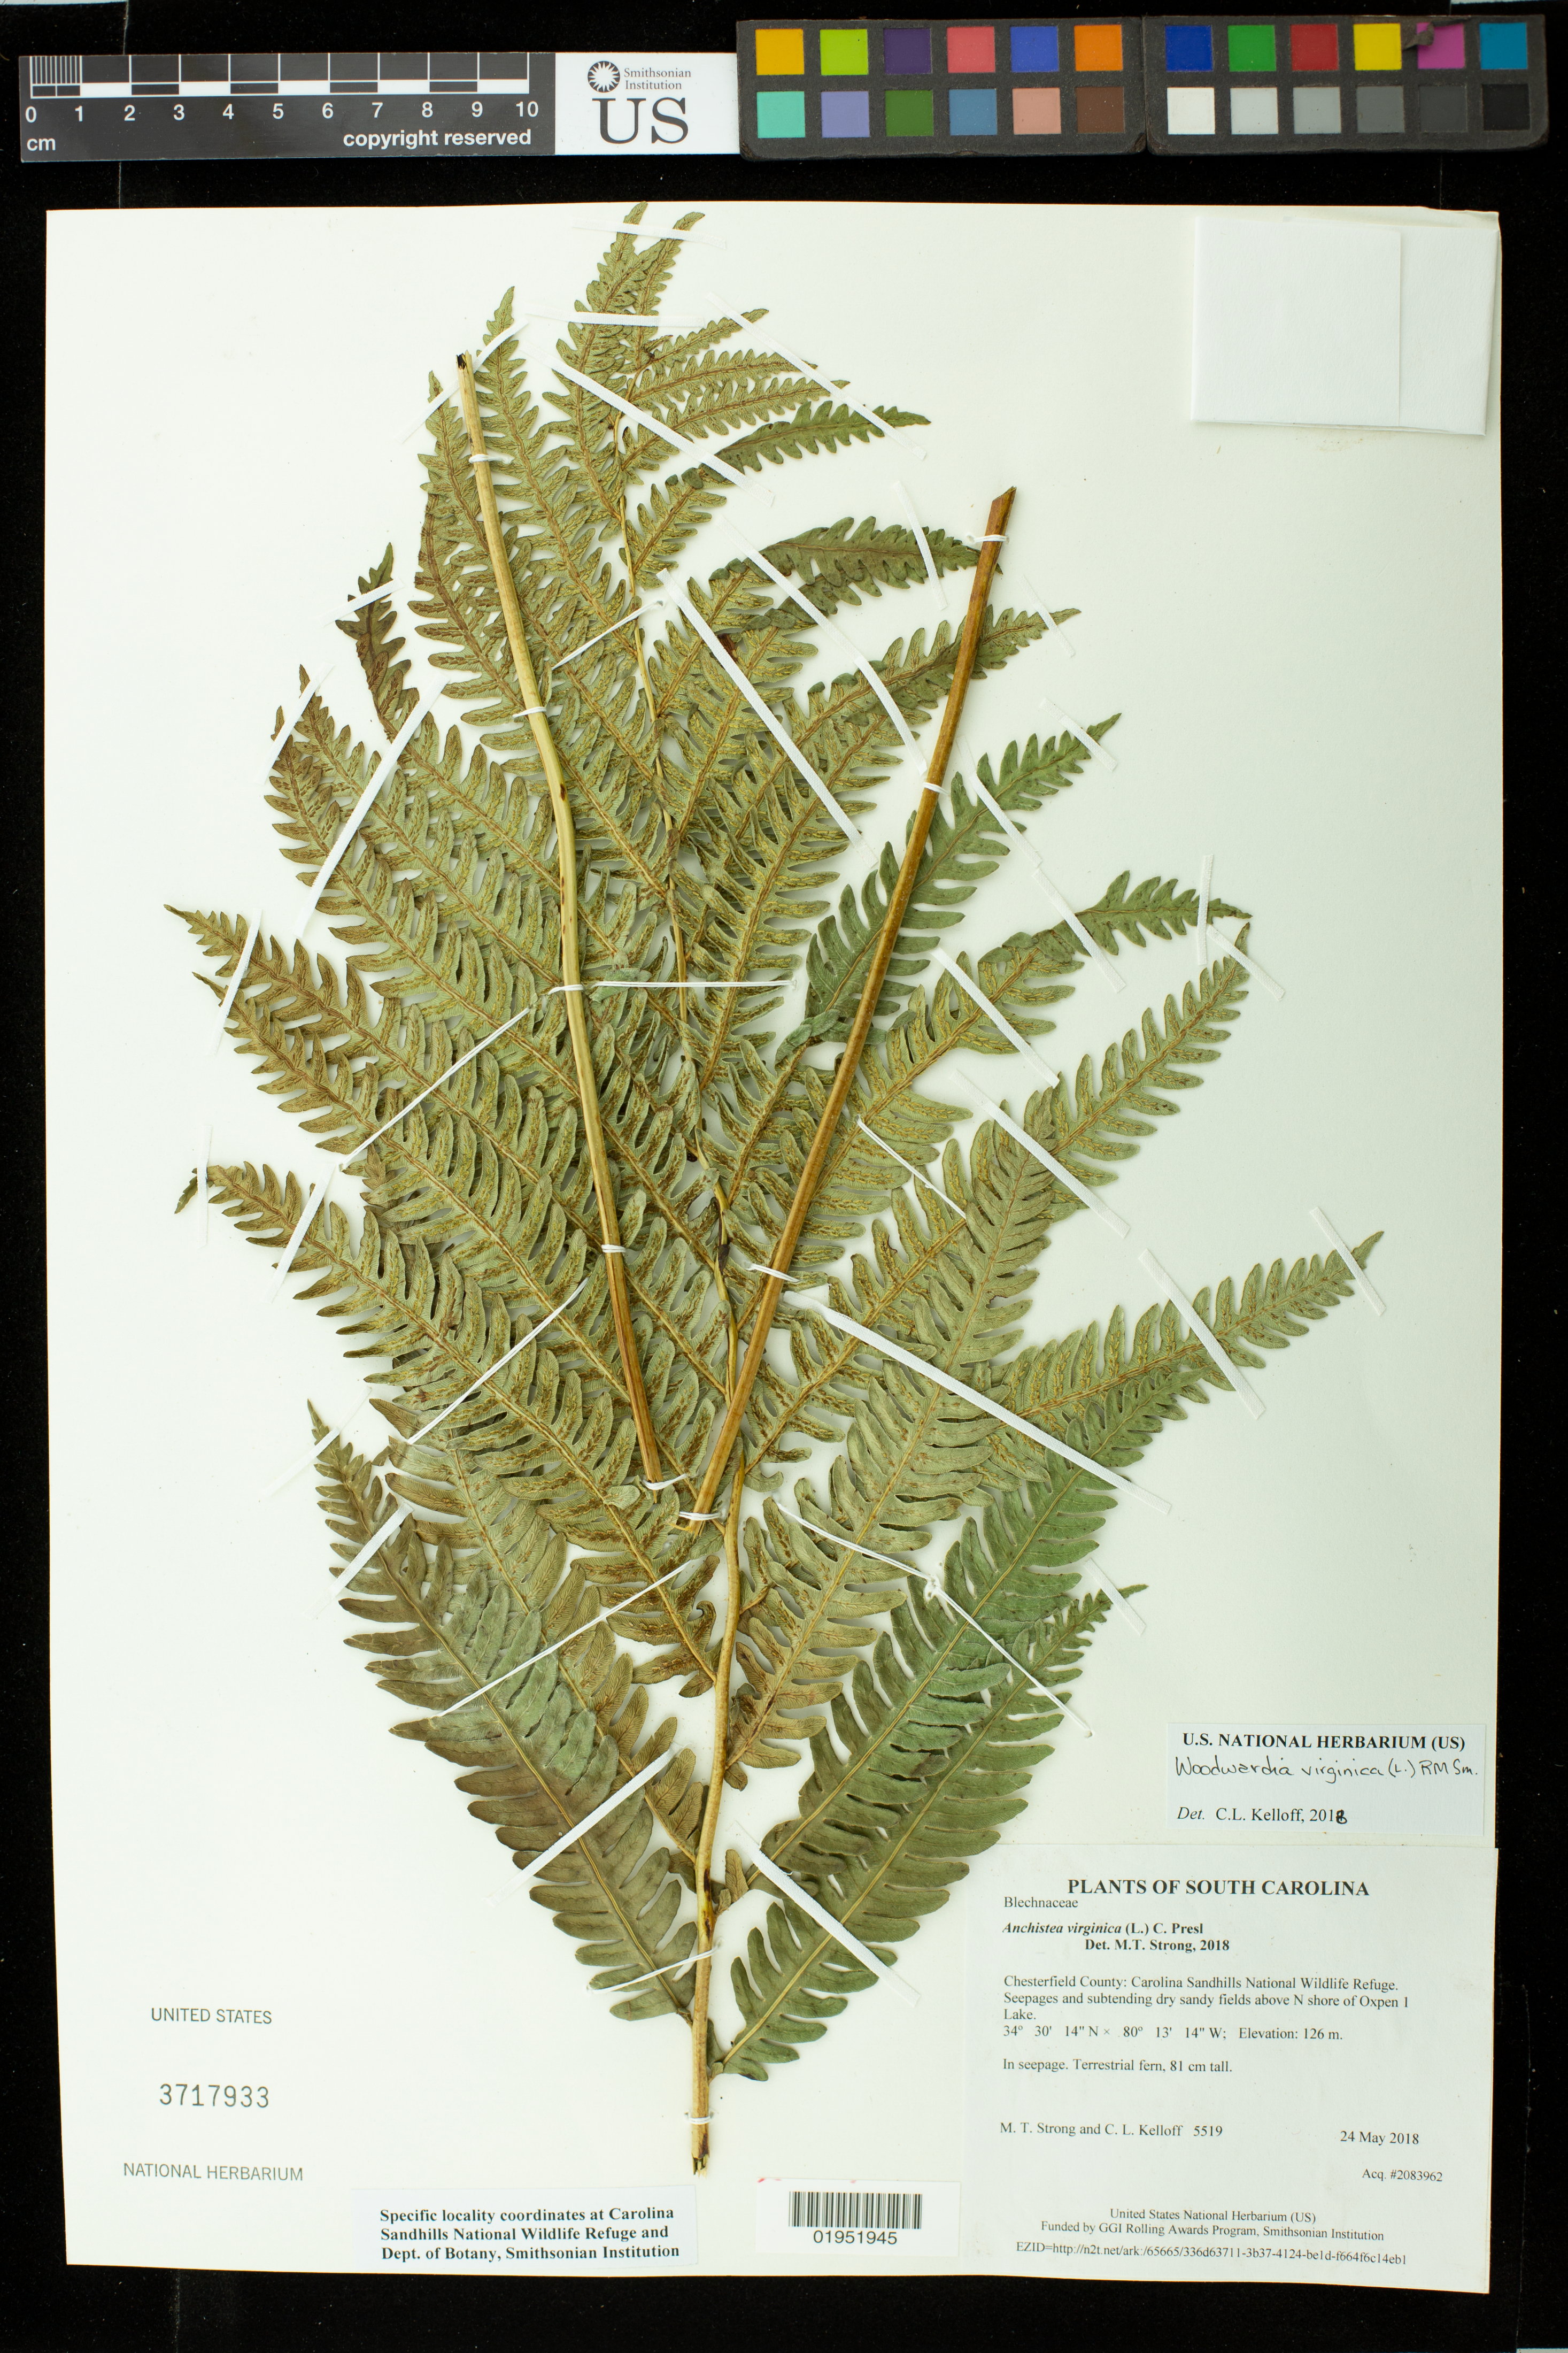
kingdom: Plantae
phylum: Tracheophyta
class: Polypodiopsida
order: Polypodiales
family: Blechnaceae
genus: Woodwardia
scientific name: Woodwardia virginica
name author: (L.) R.M. Sm.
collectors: M. T. Strong & C. L. Kelloff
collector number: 5519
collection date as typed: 24 May 2018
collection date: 2018-05-24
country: United States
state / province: South Carolina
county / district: Chesterfield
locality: Carolina Sandhills National Wildlife Refuge. Seepages and subtending dry sandy fields above N shore of Oxpen 1 Lake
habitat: In seepage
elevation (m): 126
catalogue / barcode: US 3717933